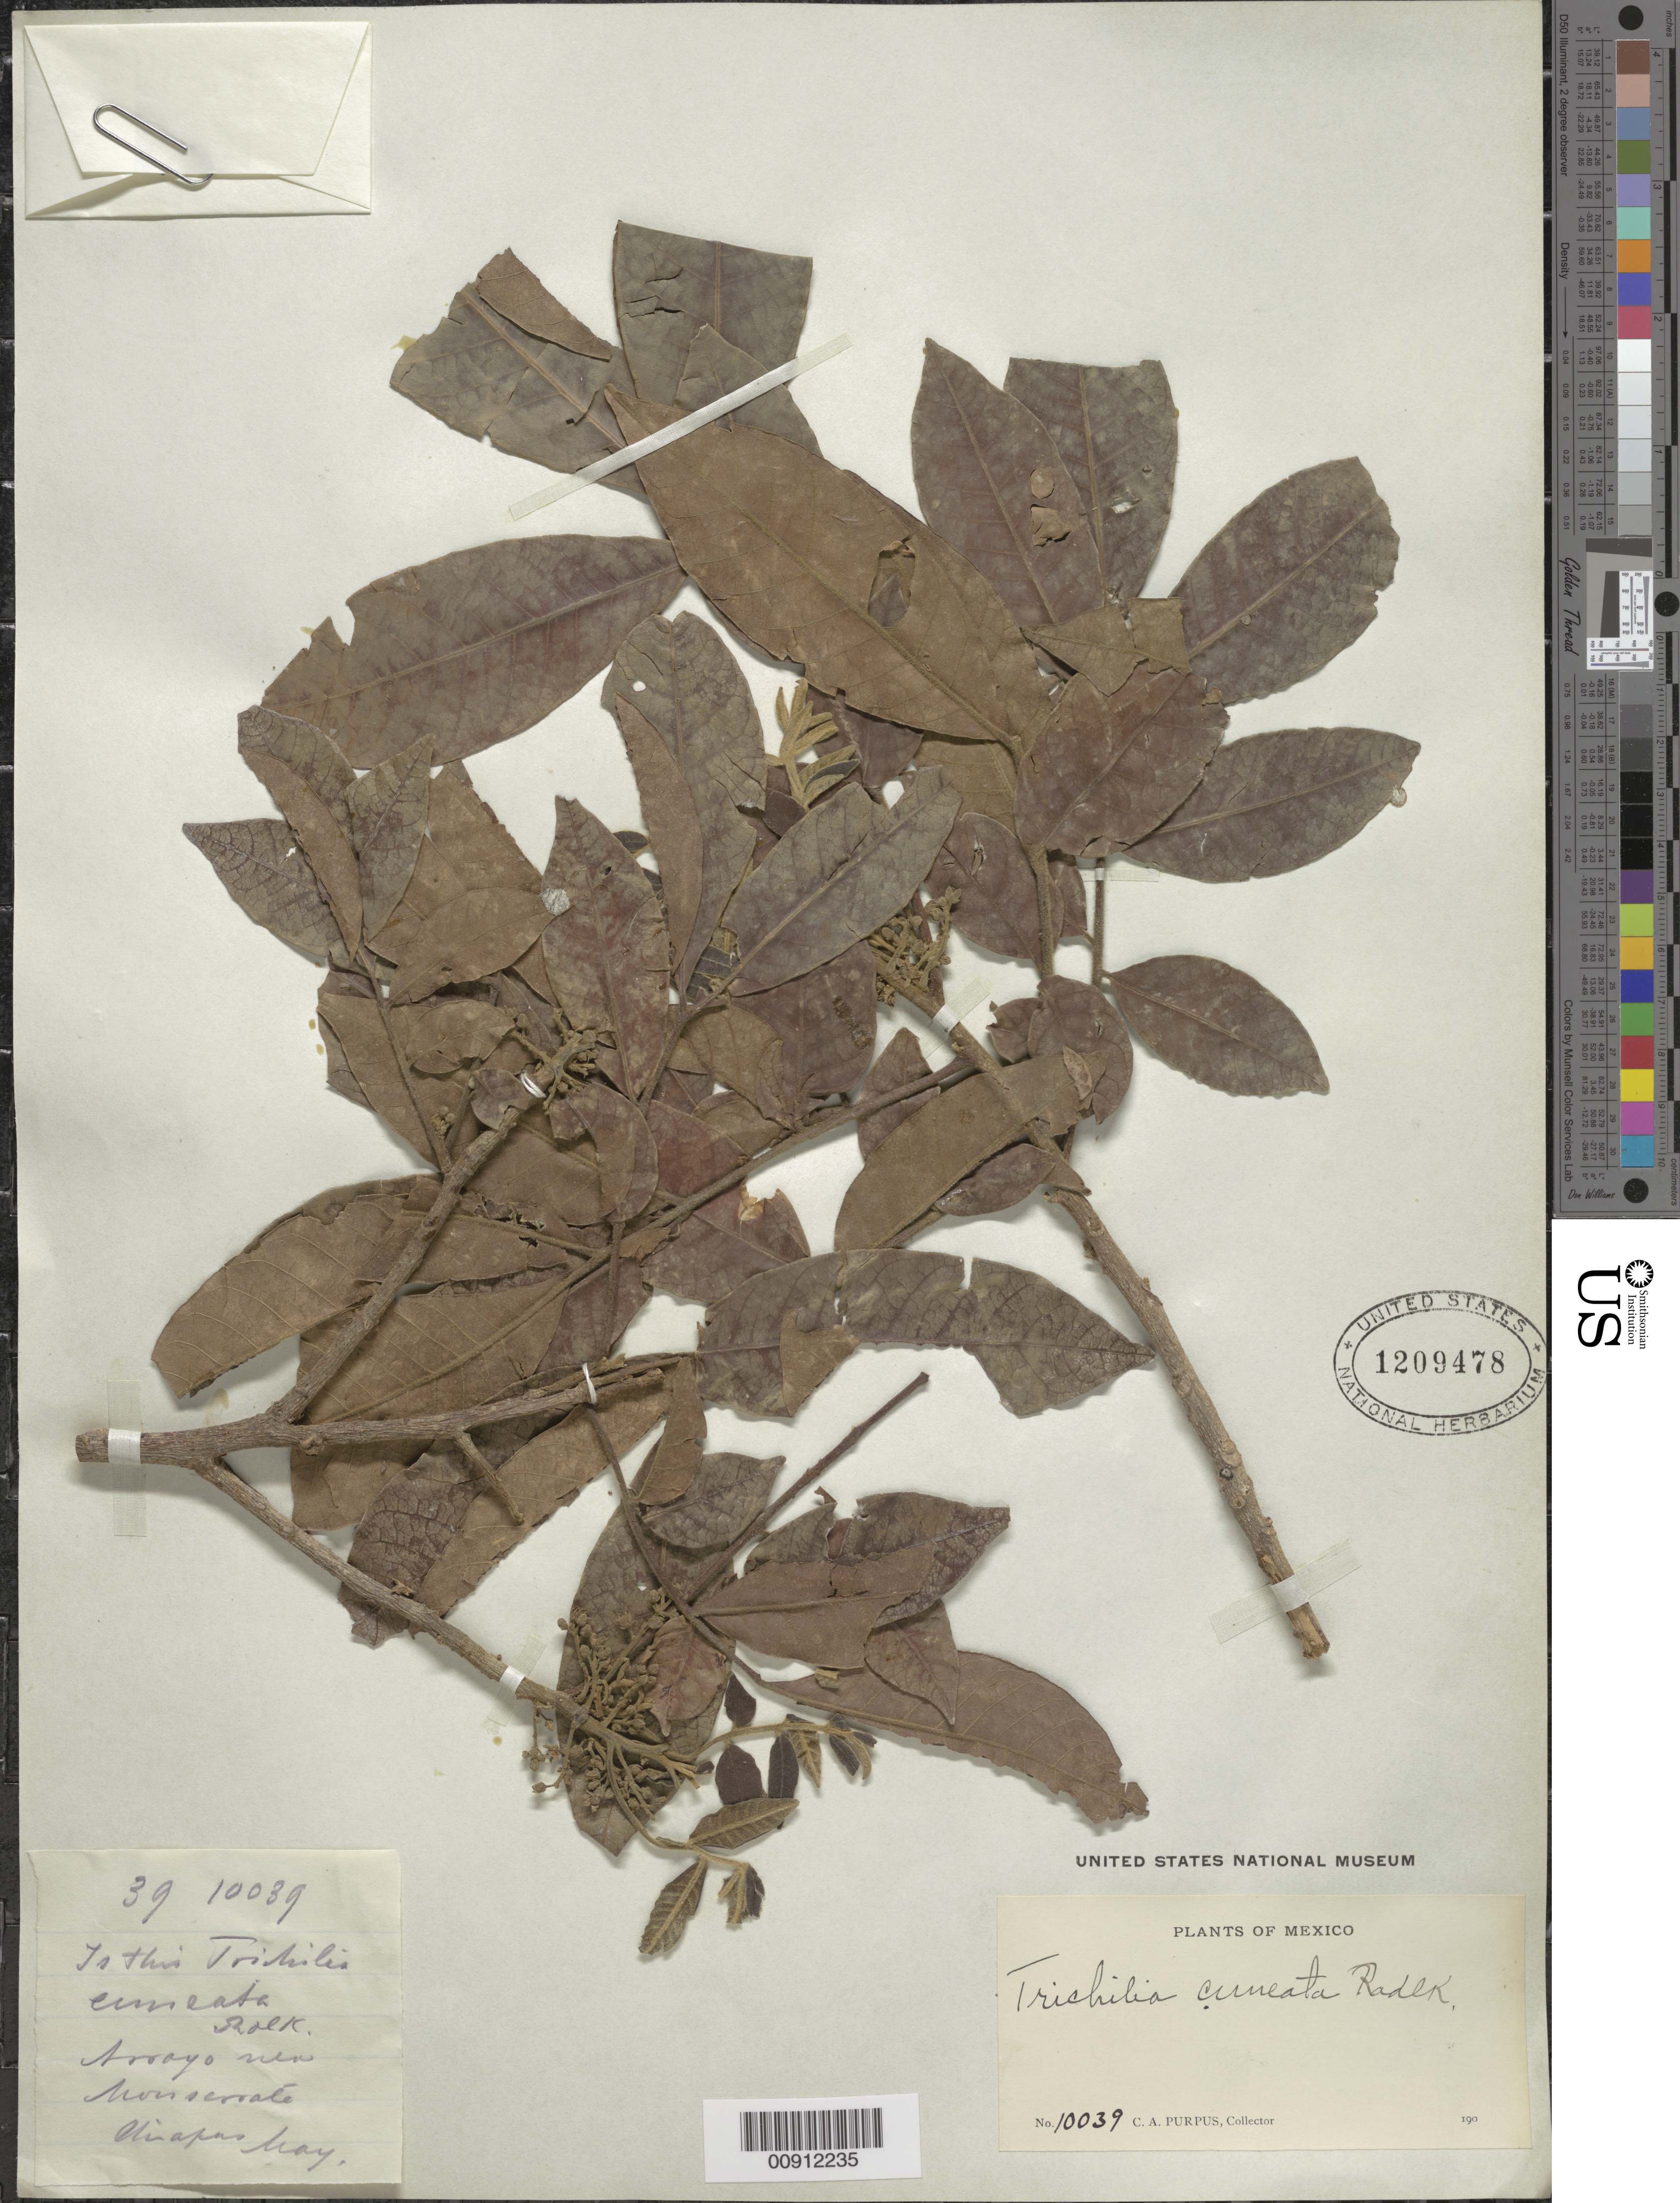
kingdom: Plantae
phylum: Tracheophyta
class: Magnoliopsida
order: Sapindales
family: Meliaceae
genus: Trichilia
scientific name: Trichilia cuneata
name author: Radlk.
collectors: C. A. Purpus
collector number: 10039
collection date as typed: May 190-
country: Mexico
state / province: Chiapas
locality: Arroyos near Monserrate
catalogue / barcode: US 1209478